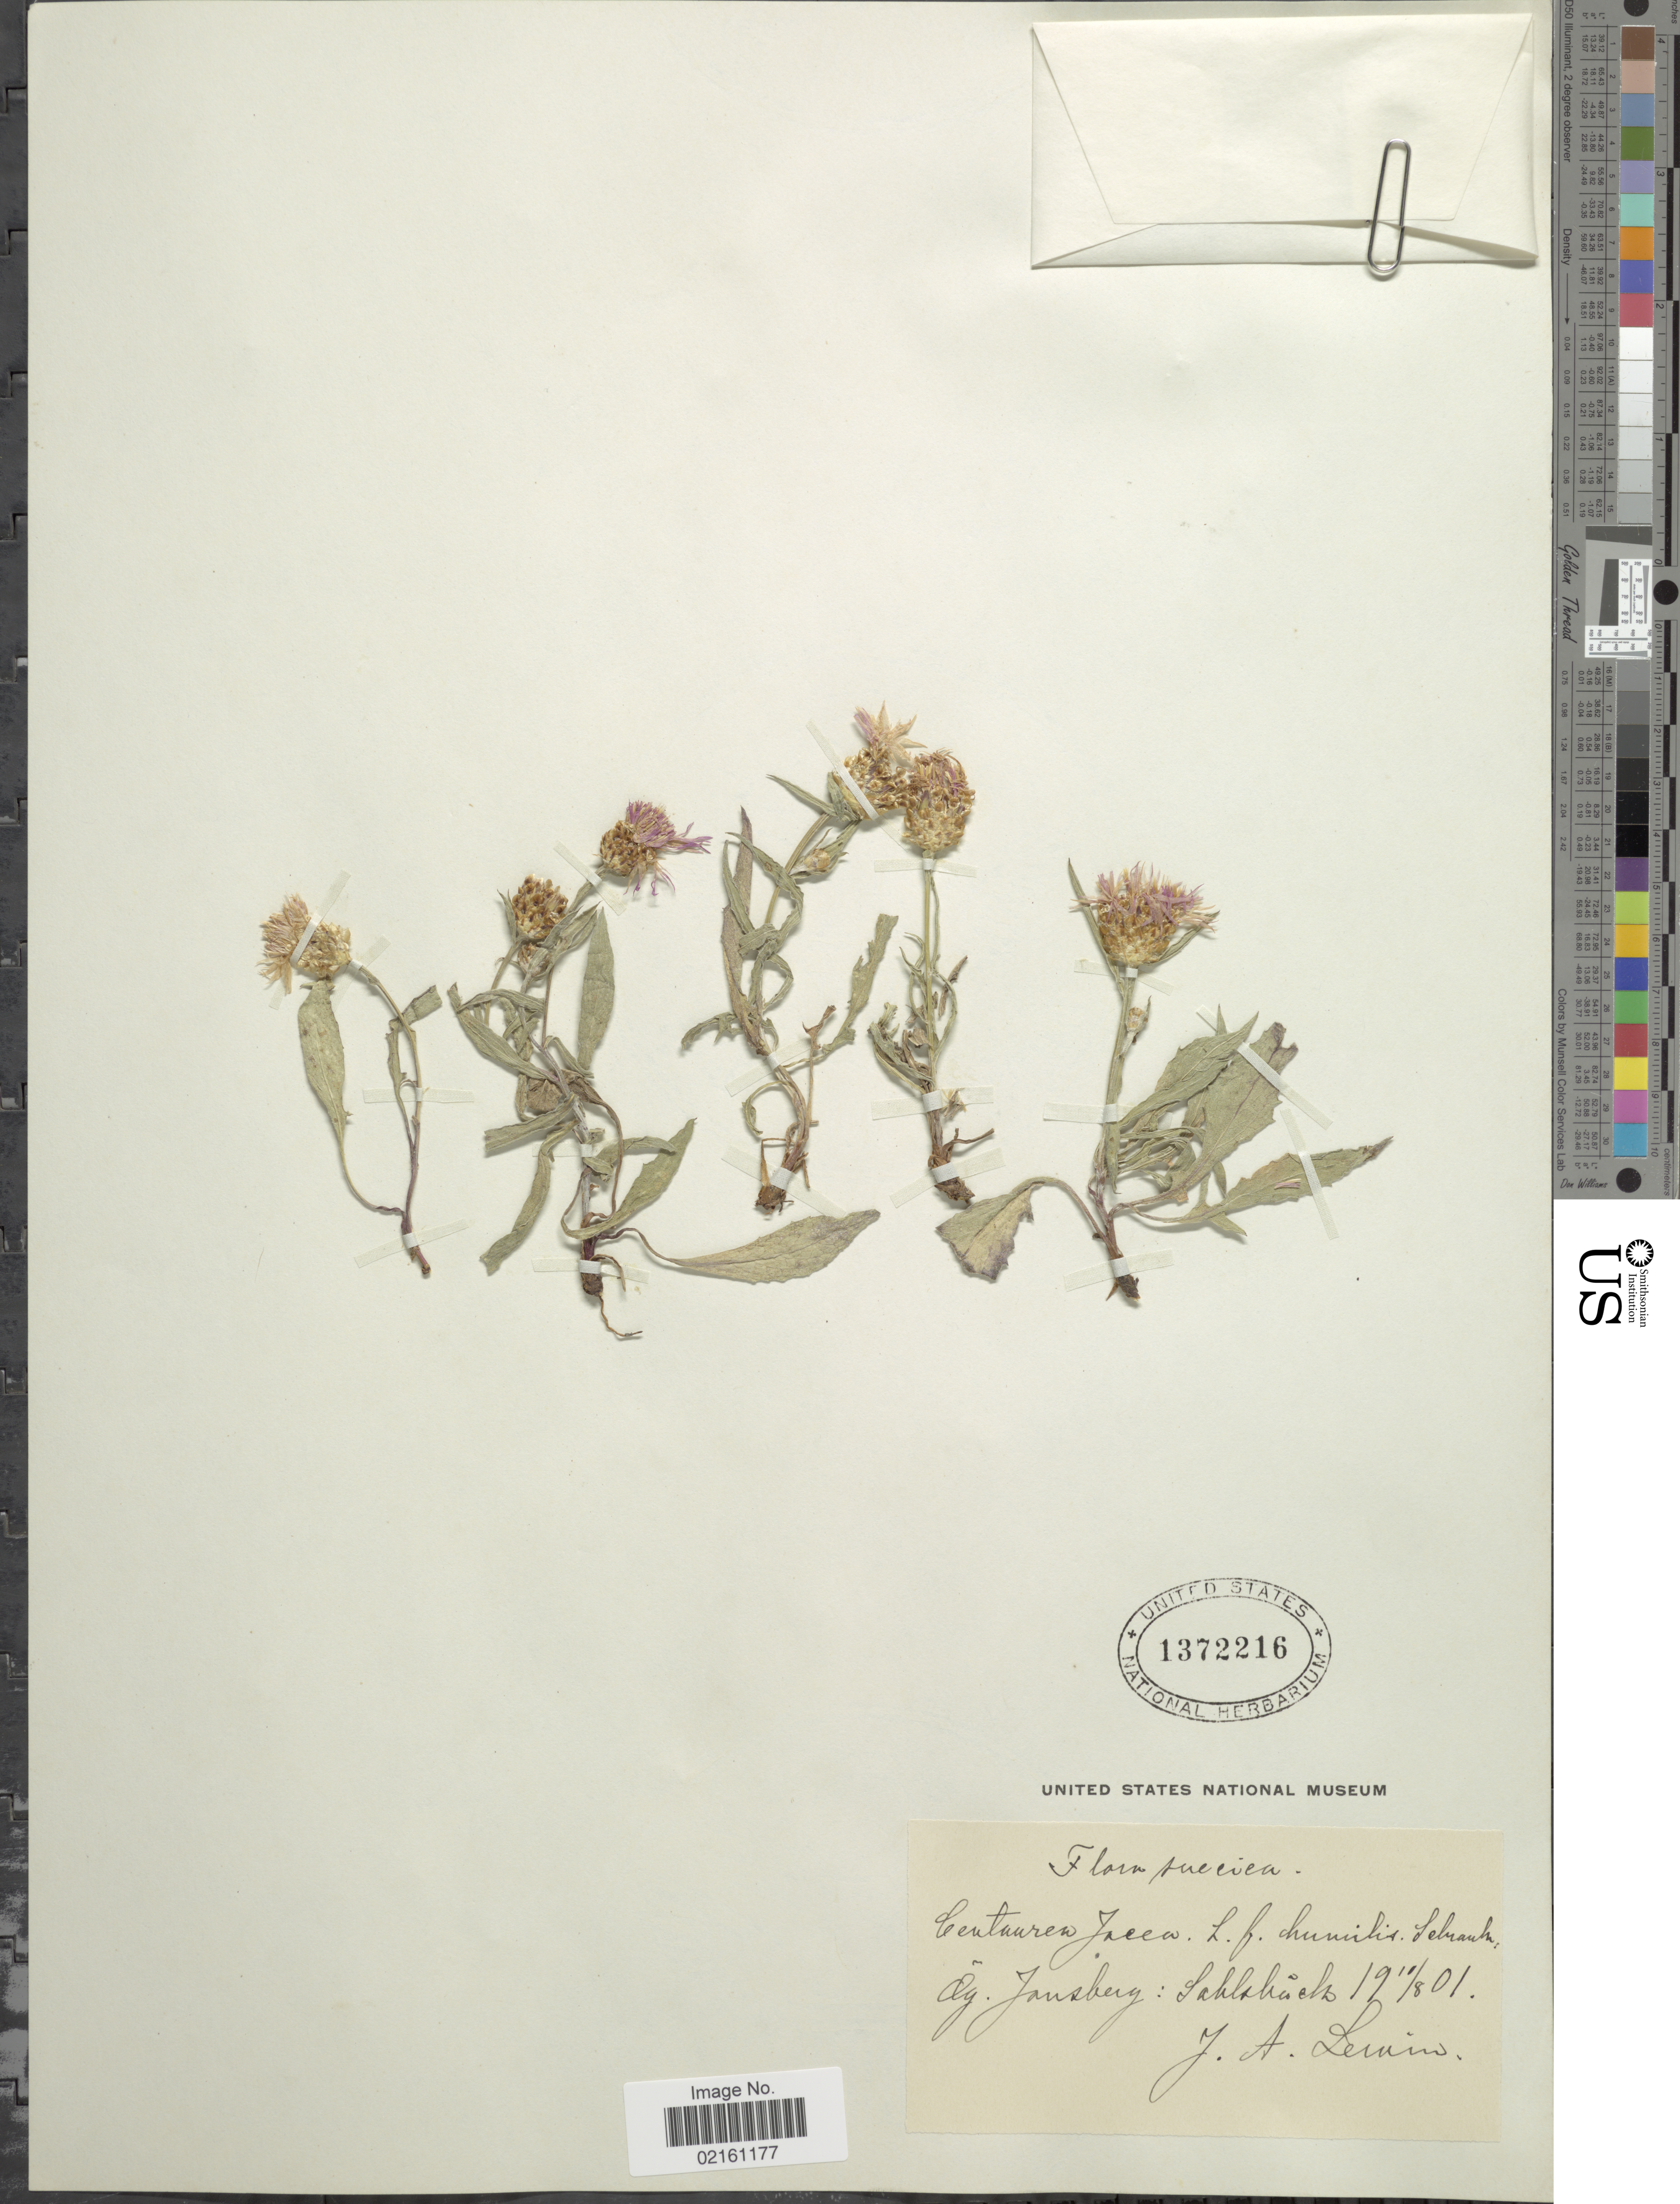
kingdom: Plantae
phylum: Tracheophyta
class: Magnoliopsida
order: Asterales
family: Asteraceae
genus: Centaurea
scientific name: Centaurea jacea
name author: L.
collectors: J. Lewin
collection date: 1910-08-01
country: Sweden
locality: Suecica, Og. Jansberg, Sahlskach [interpreted]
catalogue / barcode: US 1372216